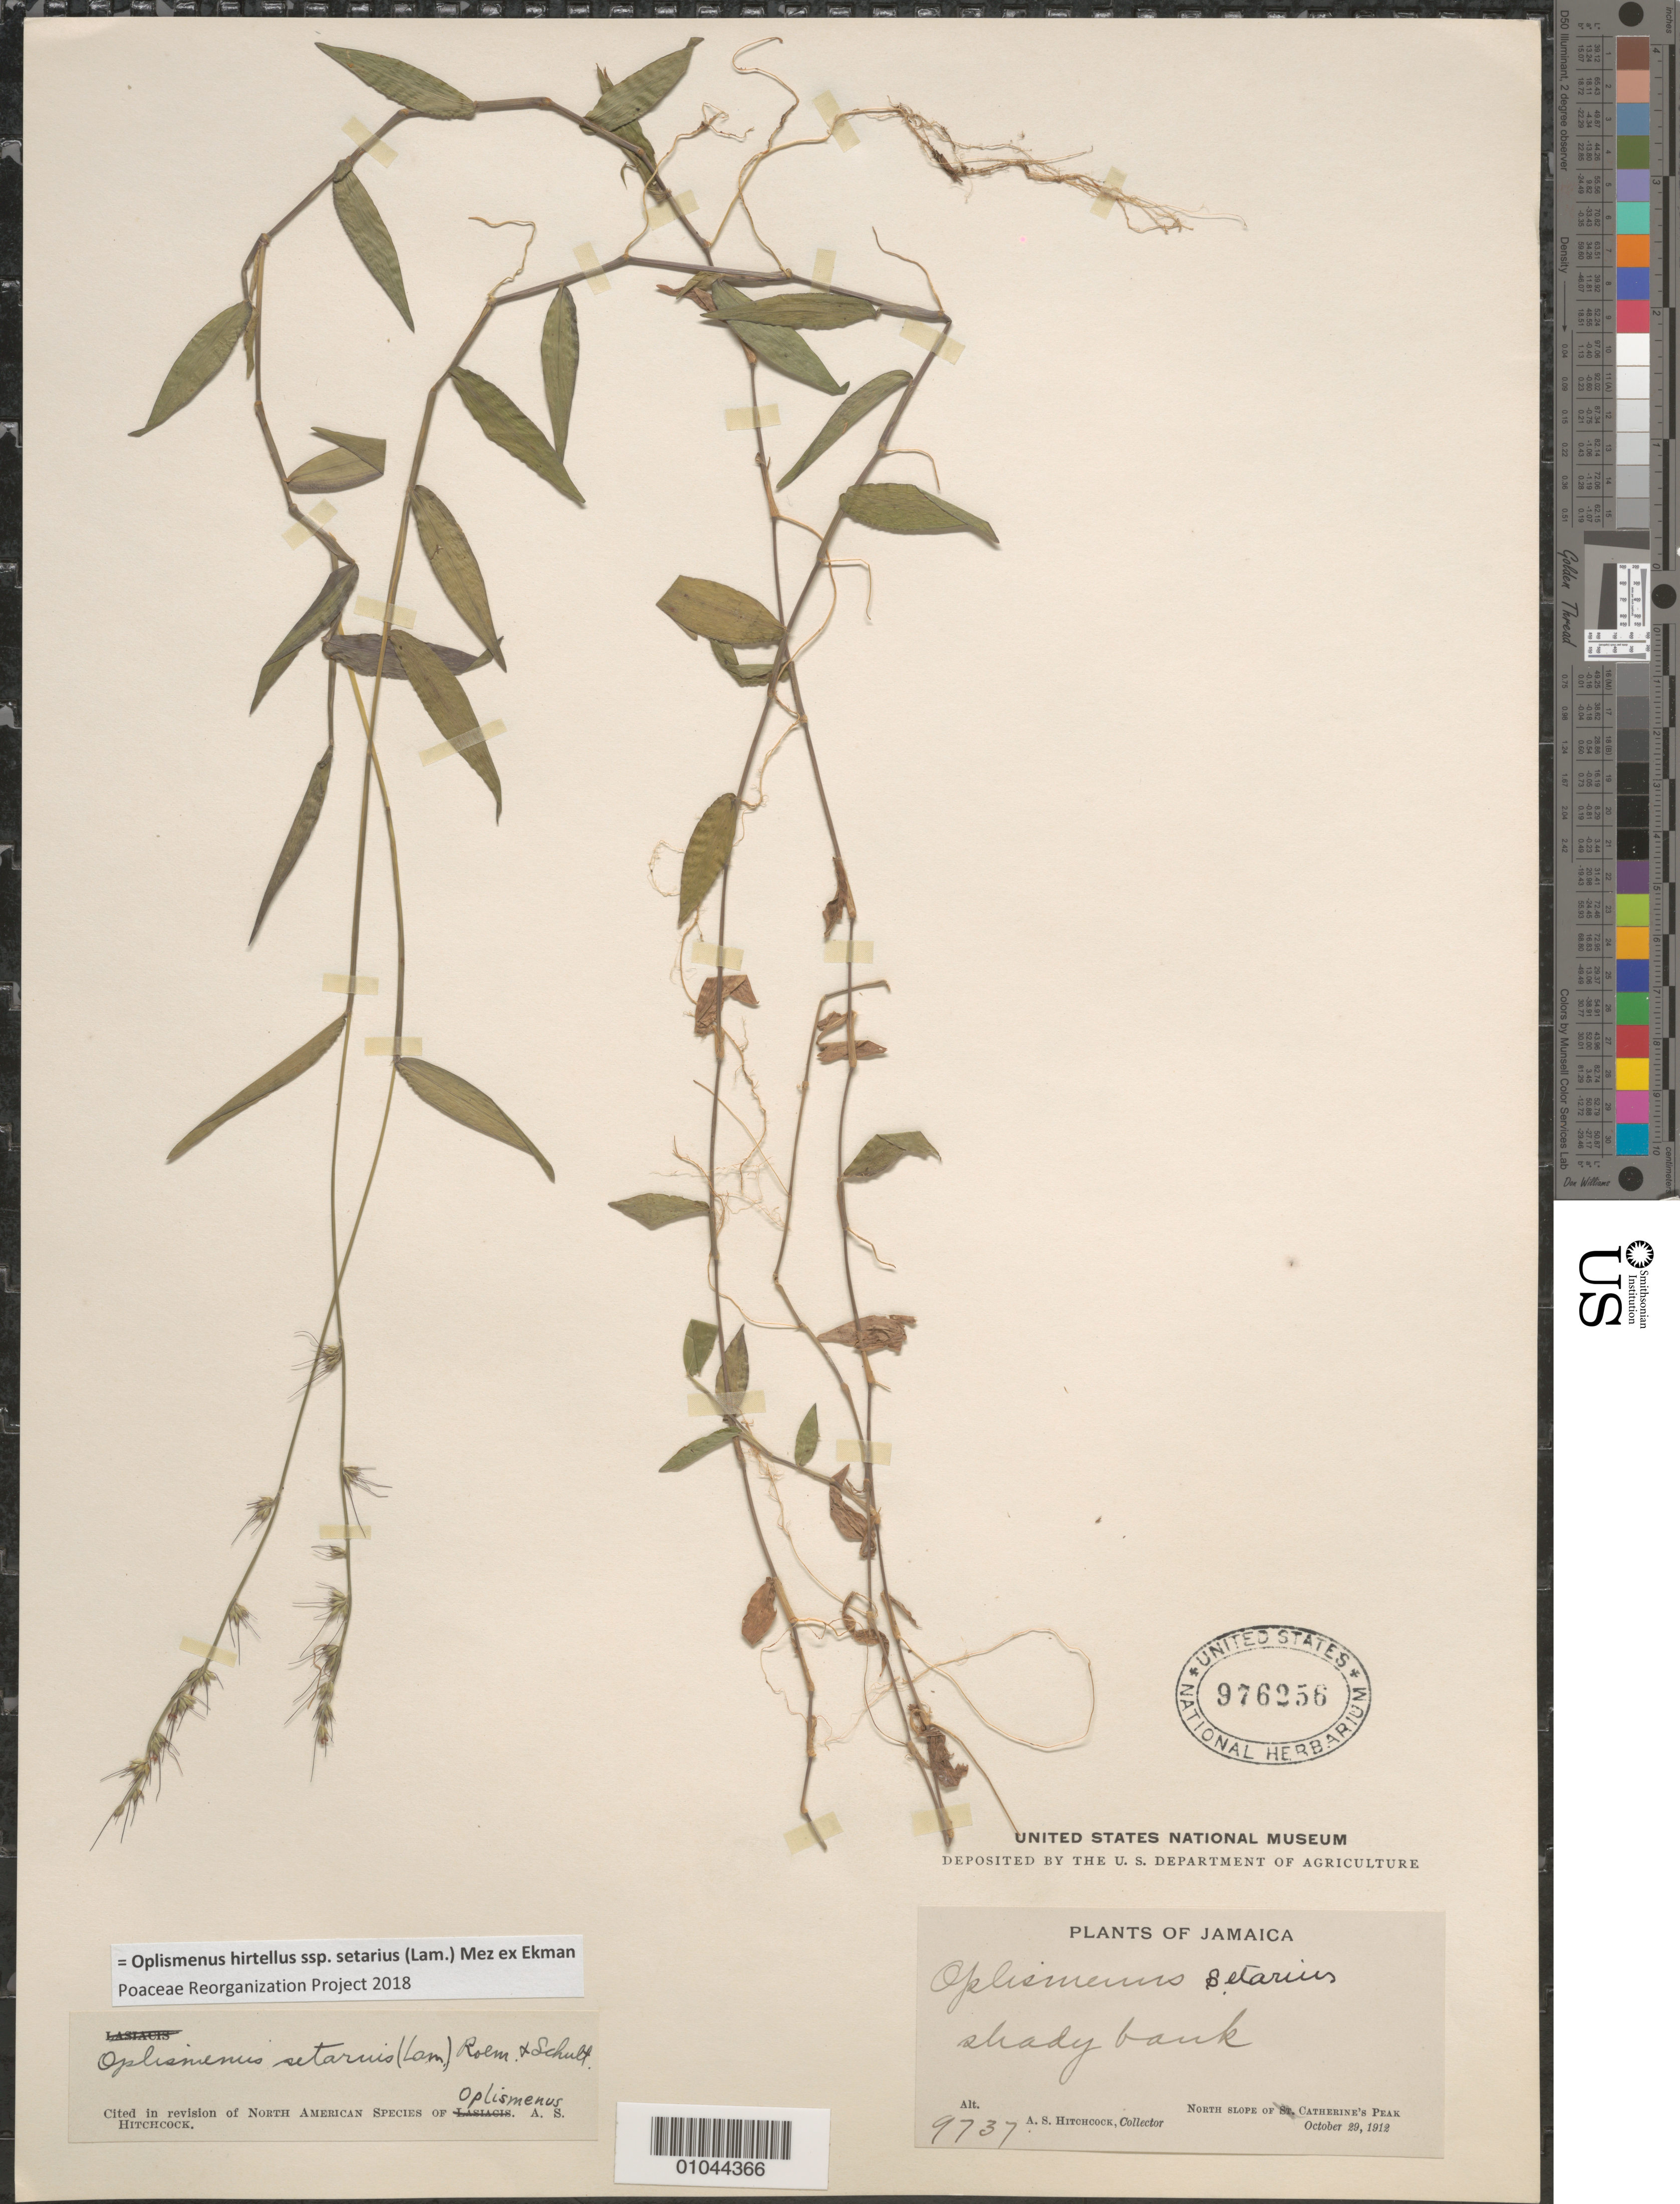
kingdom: Plantae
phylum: Tracheophyta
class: Liliopsida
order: Poales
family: Poaceae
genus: Oplismenus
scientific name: Oplismenus hirtellus subsp. setarius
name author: (Lam.) Mez ex Ekman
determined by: Poaceae Reorganization Project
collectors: A. S. Hitchcock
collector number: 9737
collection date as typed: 29 Oct 1912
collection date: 1912-10-29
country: Jamaica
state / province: Saint Andrew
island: Jamaica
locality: North Slope of Catherines Peak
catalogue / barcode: US 976256